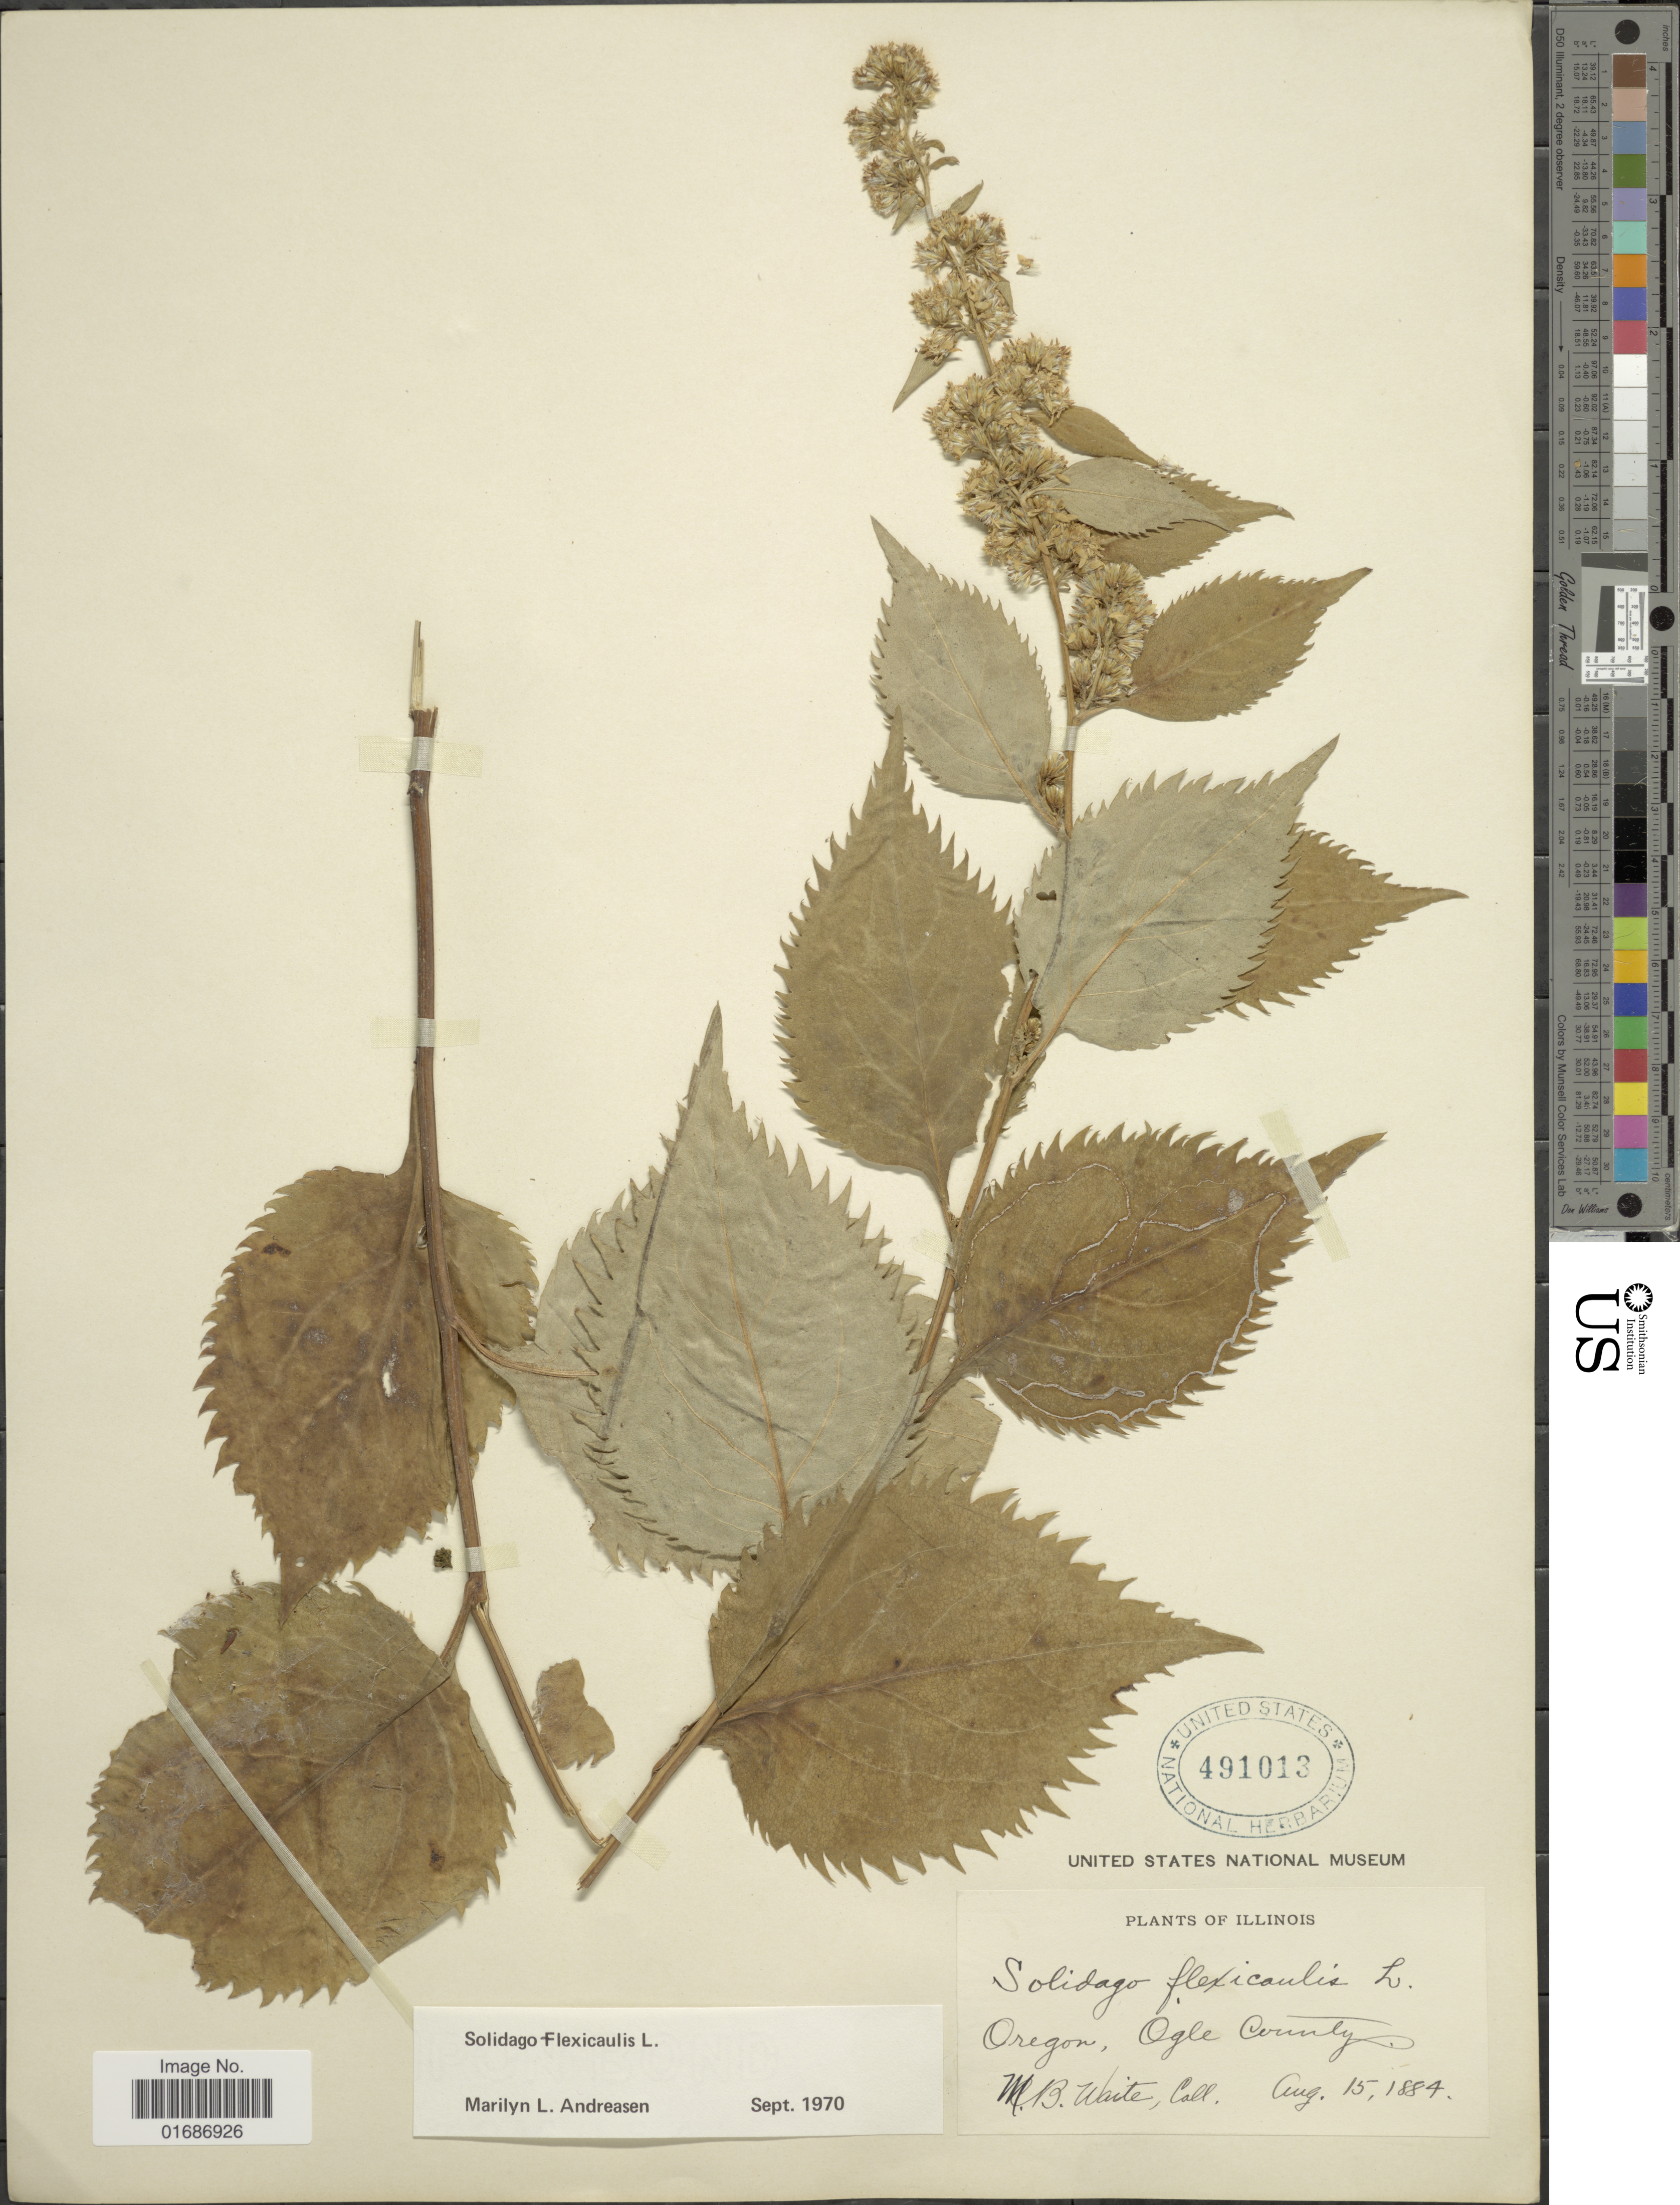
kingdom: Plantae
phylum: Tracheophyta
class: Magnoliopsida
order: Asterales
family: Asteraceae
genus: Solidago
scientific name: Solidago flexicaulis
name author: L.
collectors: M. B. Waite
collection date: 1884-08-15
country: United States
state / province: Illinois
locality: Oregon, Ogle County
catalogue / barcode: US 491013